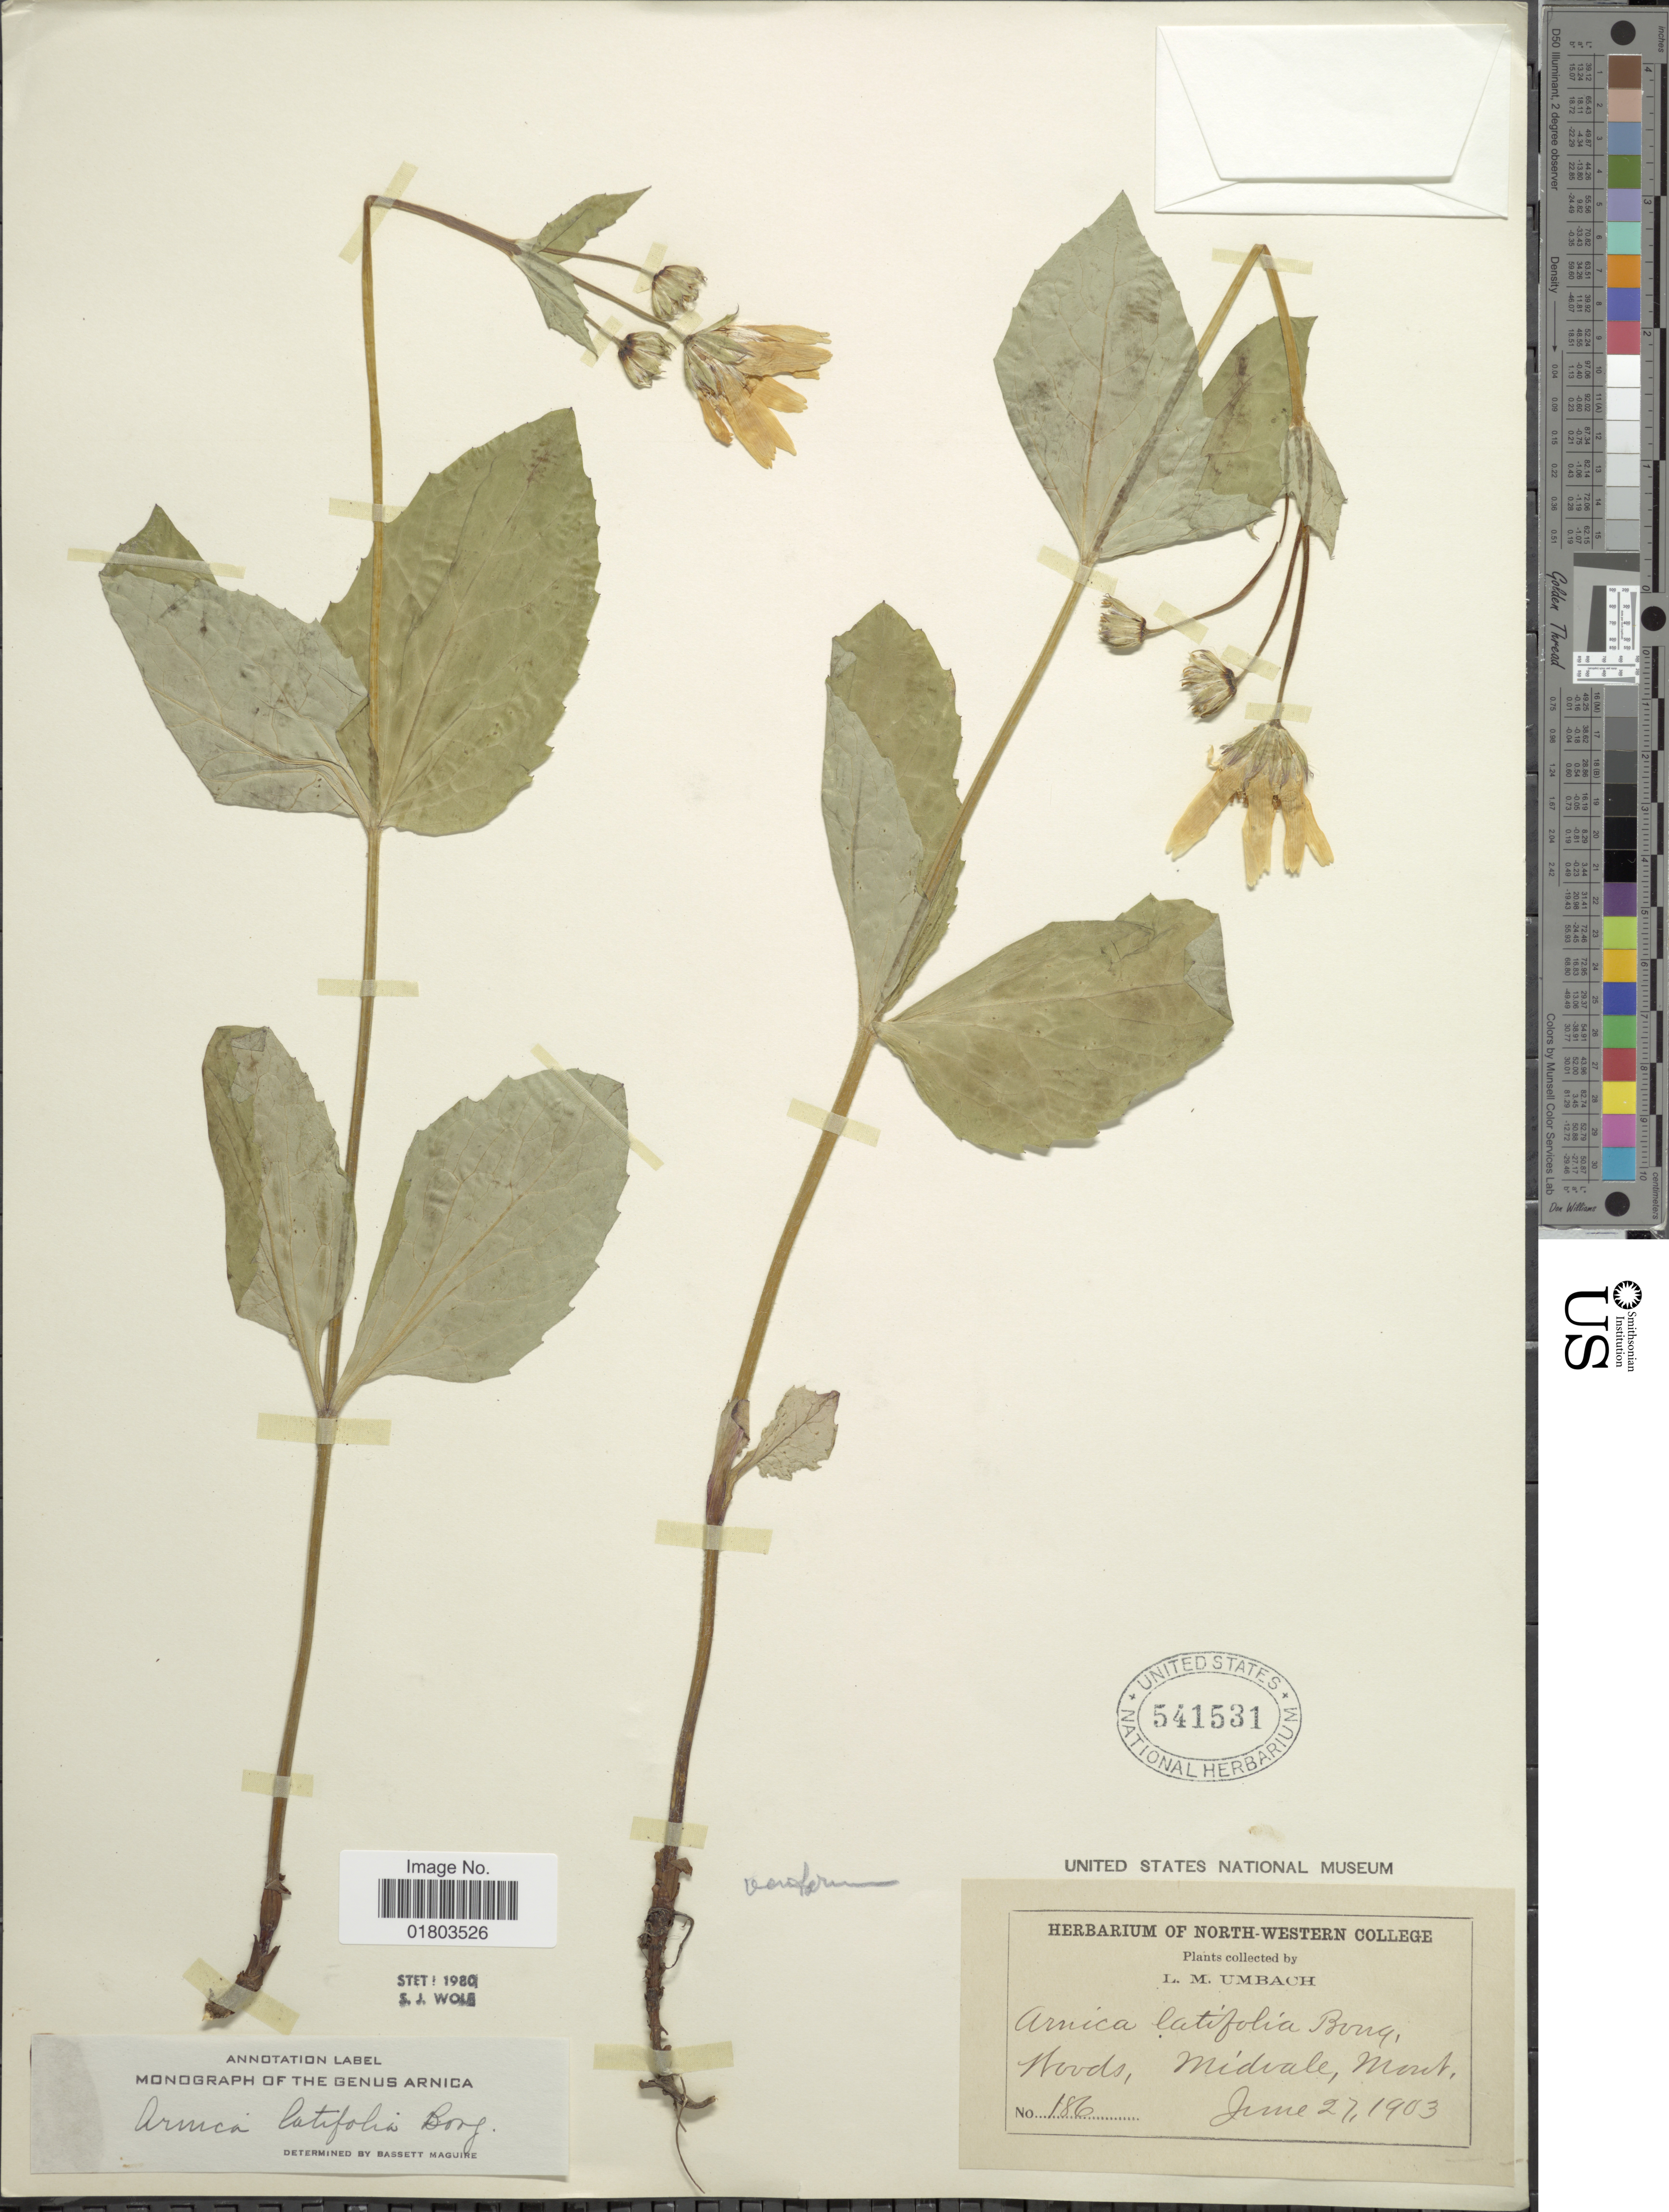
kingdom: Plantae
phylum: Tracheophyta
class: Magnoliopsida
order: Asterales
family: Asteraceae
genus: Arnica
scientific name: Arnica latifolia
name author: Bong.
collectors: L. M. Umbach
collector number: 186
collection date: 1903-06-27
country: United States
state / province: Montana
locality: Woods, Midvale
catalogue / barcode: US 541531